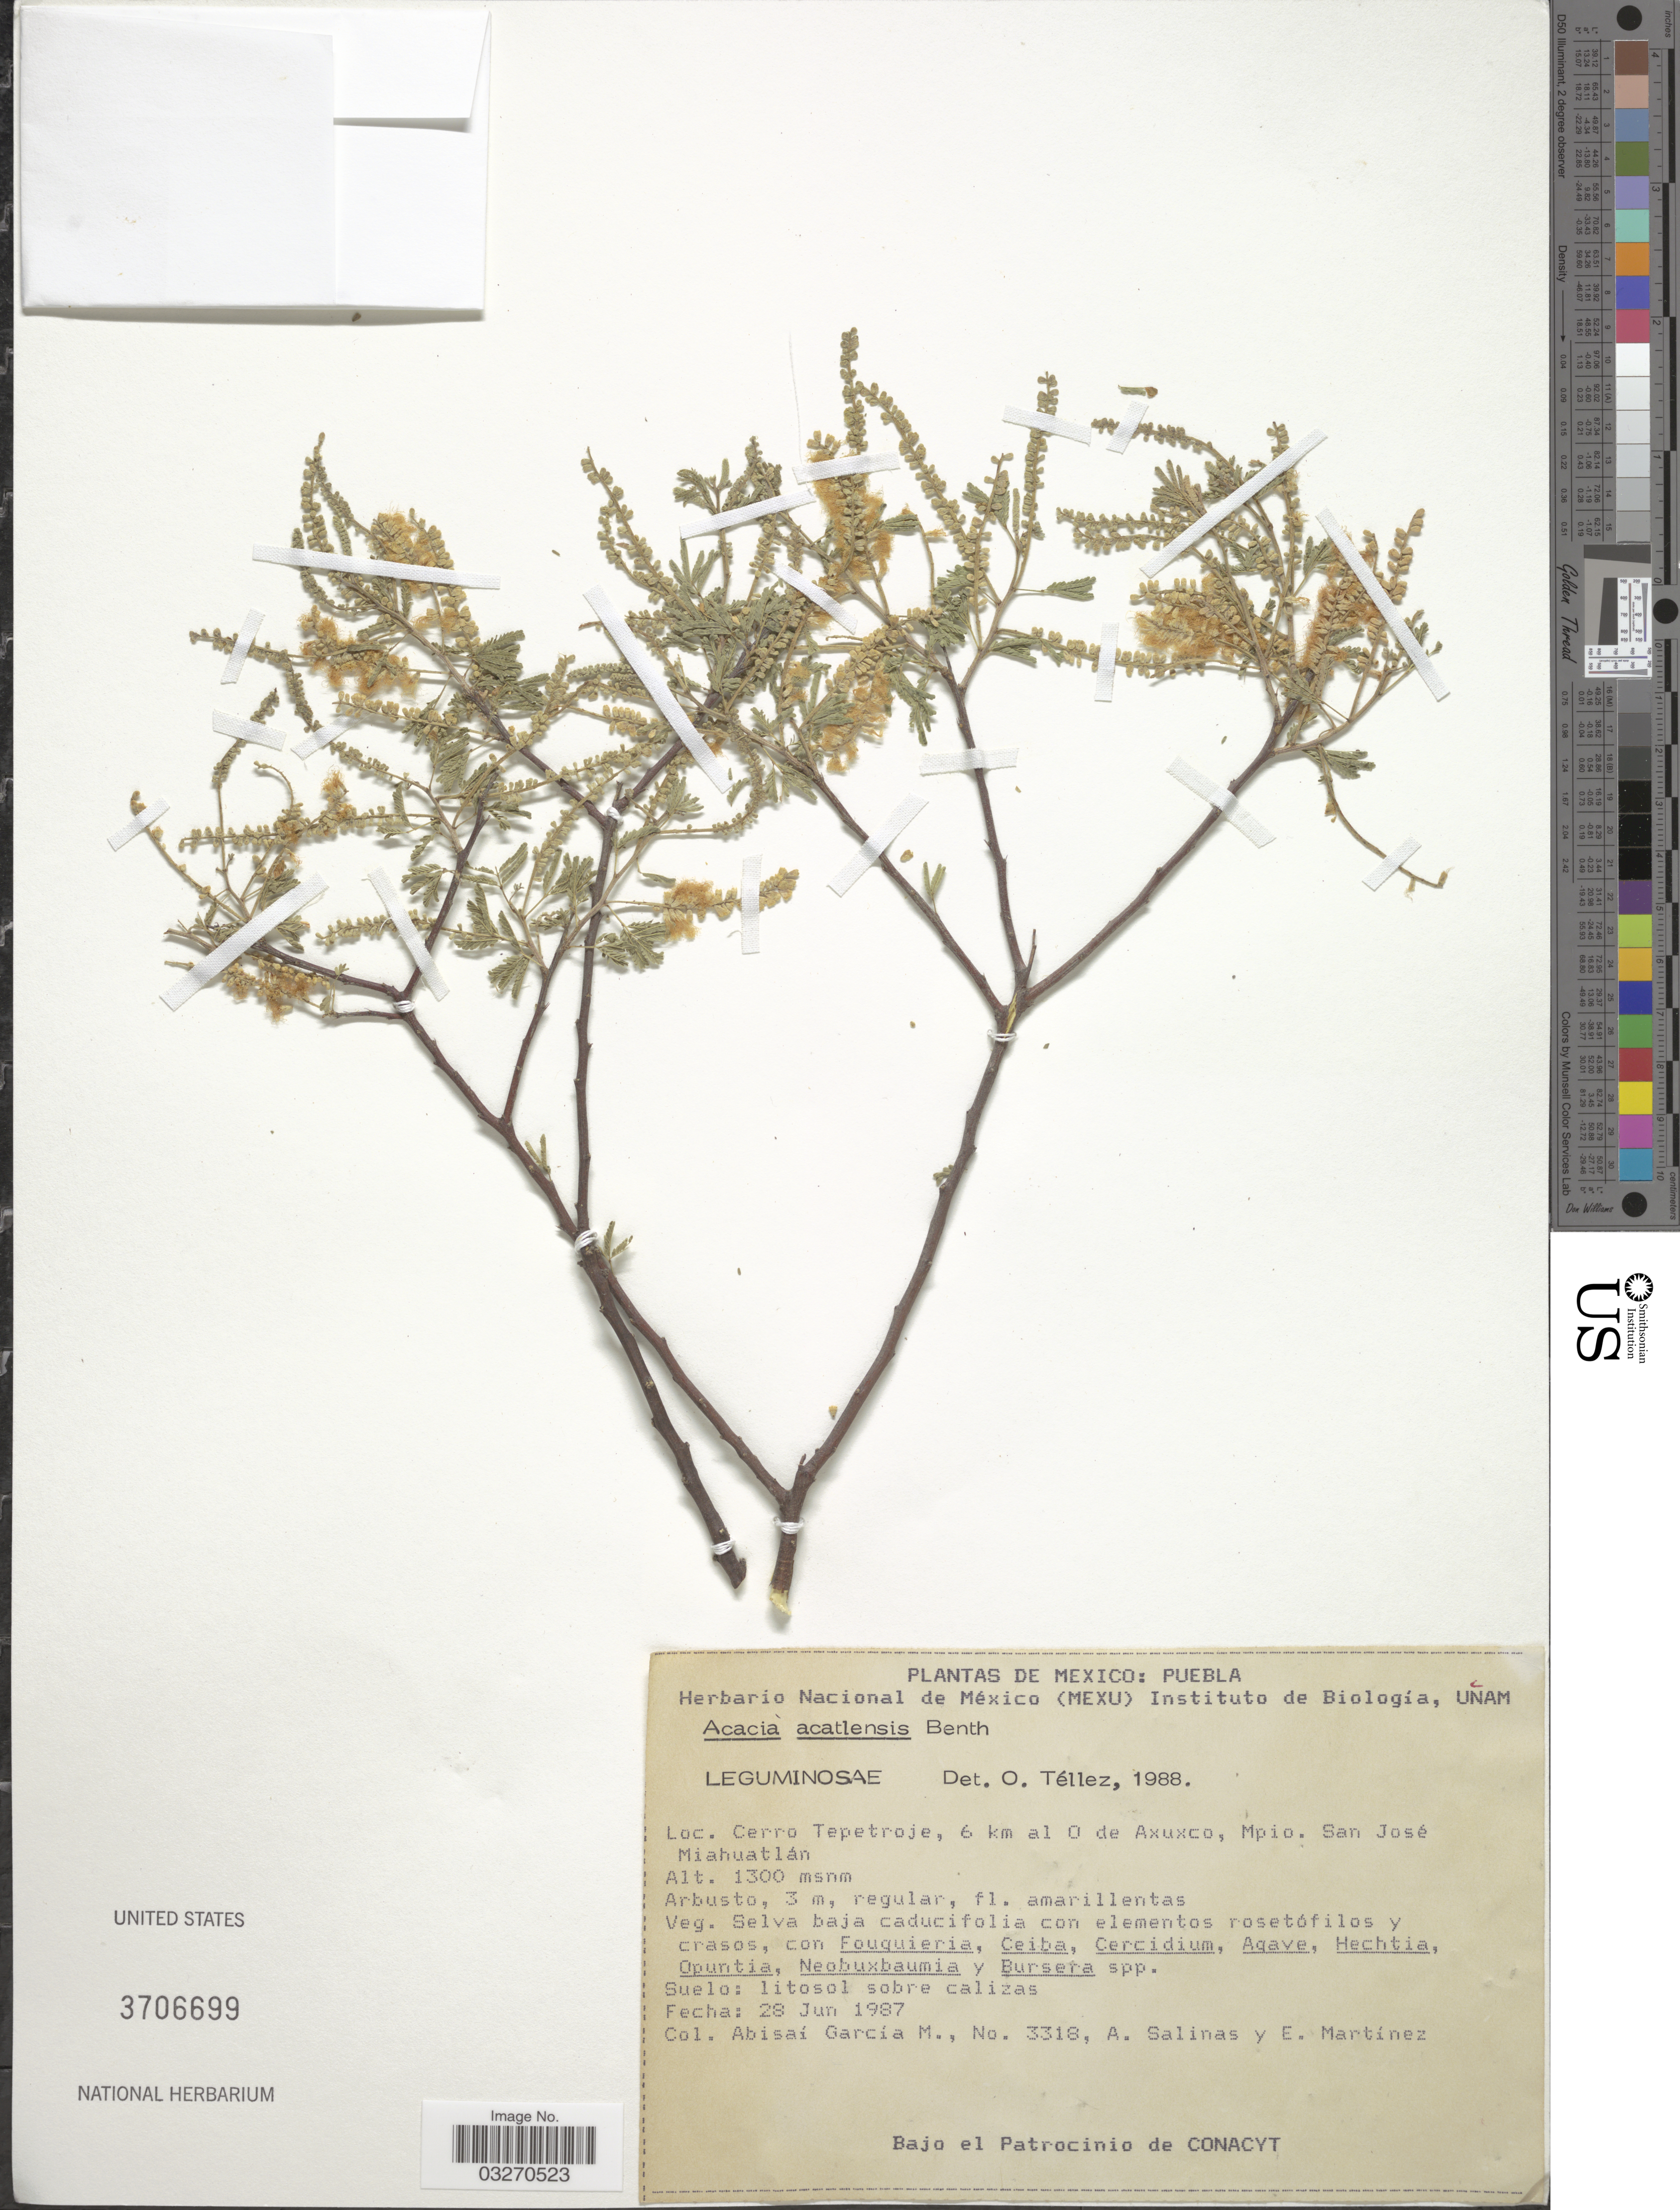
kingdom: Plantae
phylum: Tracheophyta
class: Magnoliopsida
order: Fabales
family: Fabaceae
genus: Acacia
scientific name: Acacia acatlensis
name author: Benth.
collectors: A. García M., A. Salinas & E. Martínez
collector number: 3318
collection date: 1987-06-28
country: Mexico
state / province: Puebla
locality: Cerro Tepetroje, 6 km al O de Axuxco, Mpio. San José Miahuatlán.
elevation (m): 1300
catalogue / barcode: US 3706699